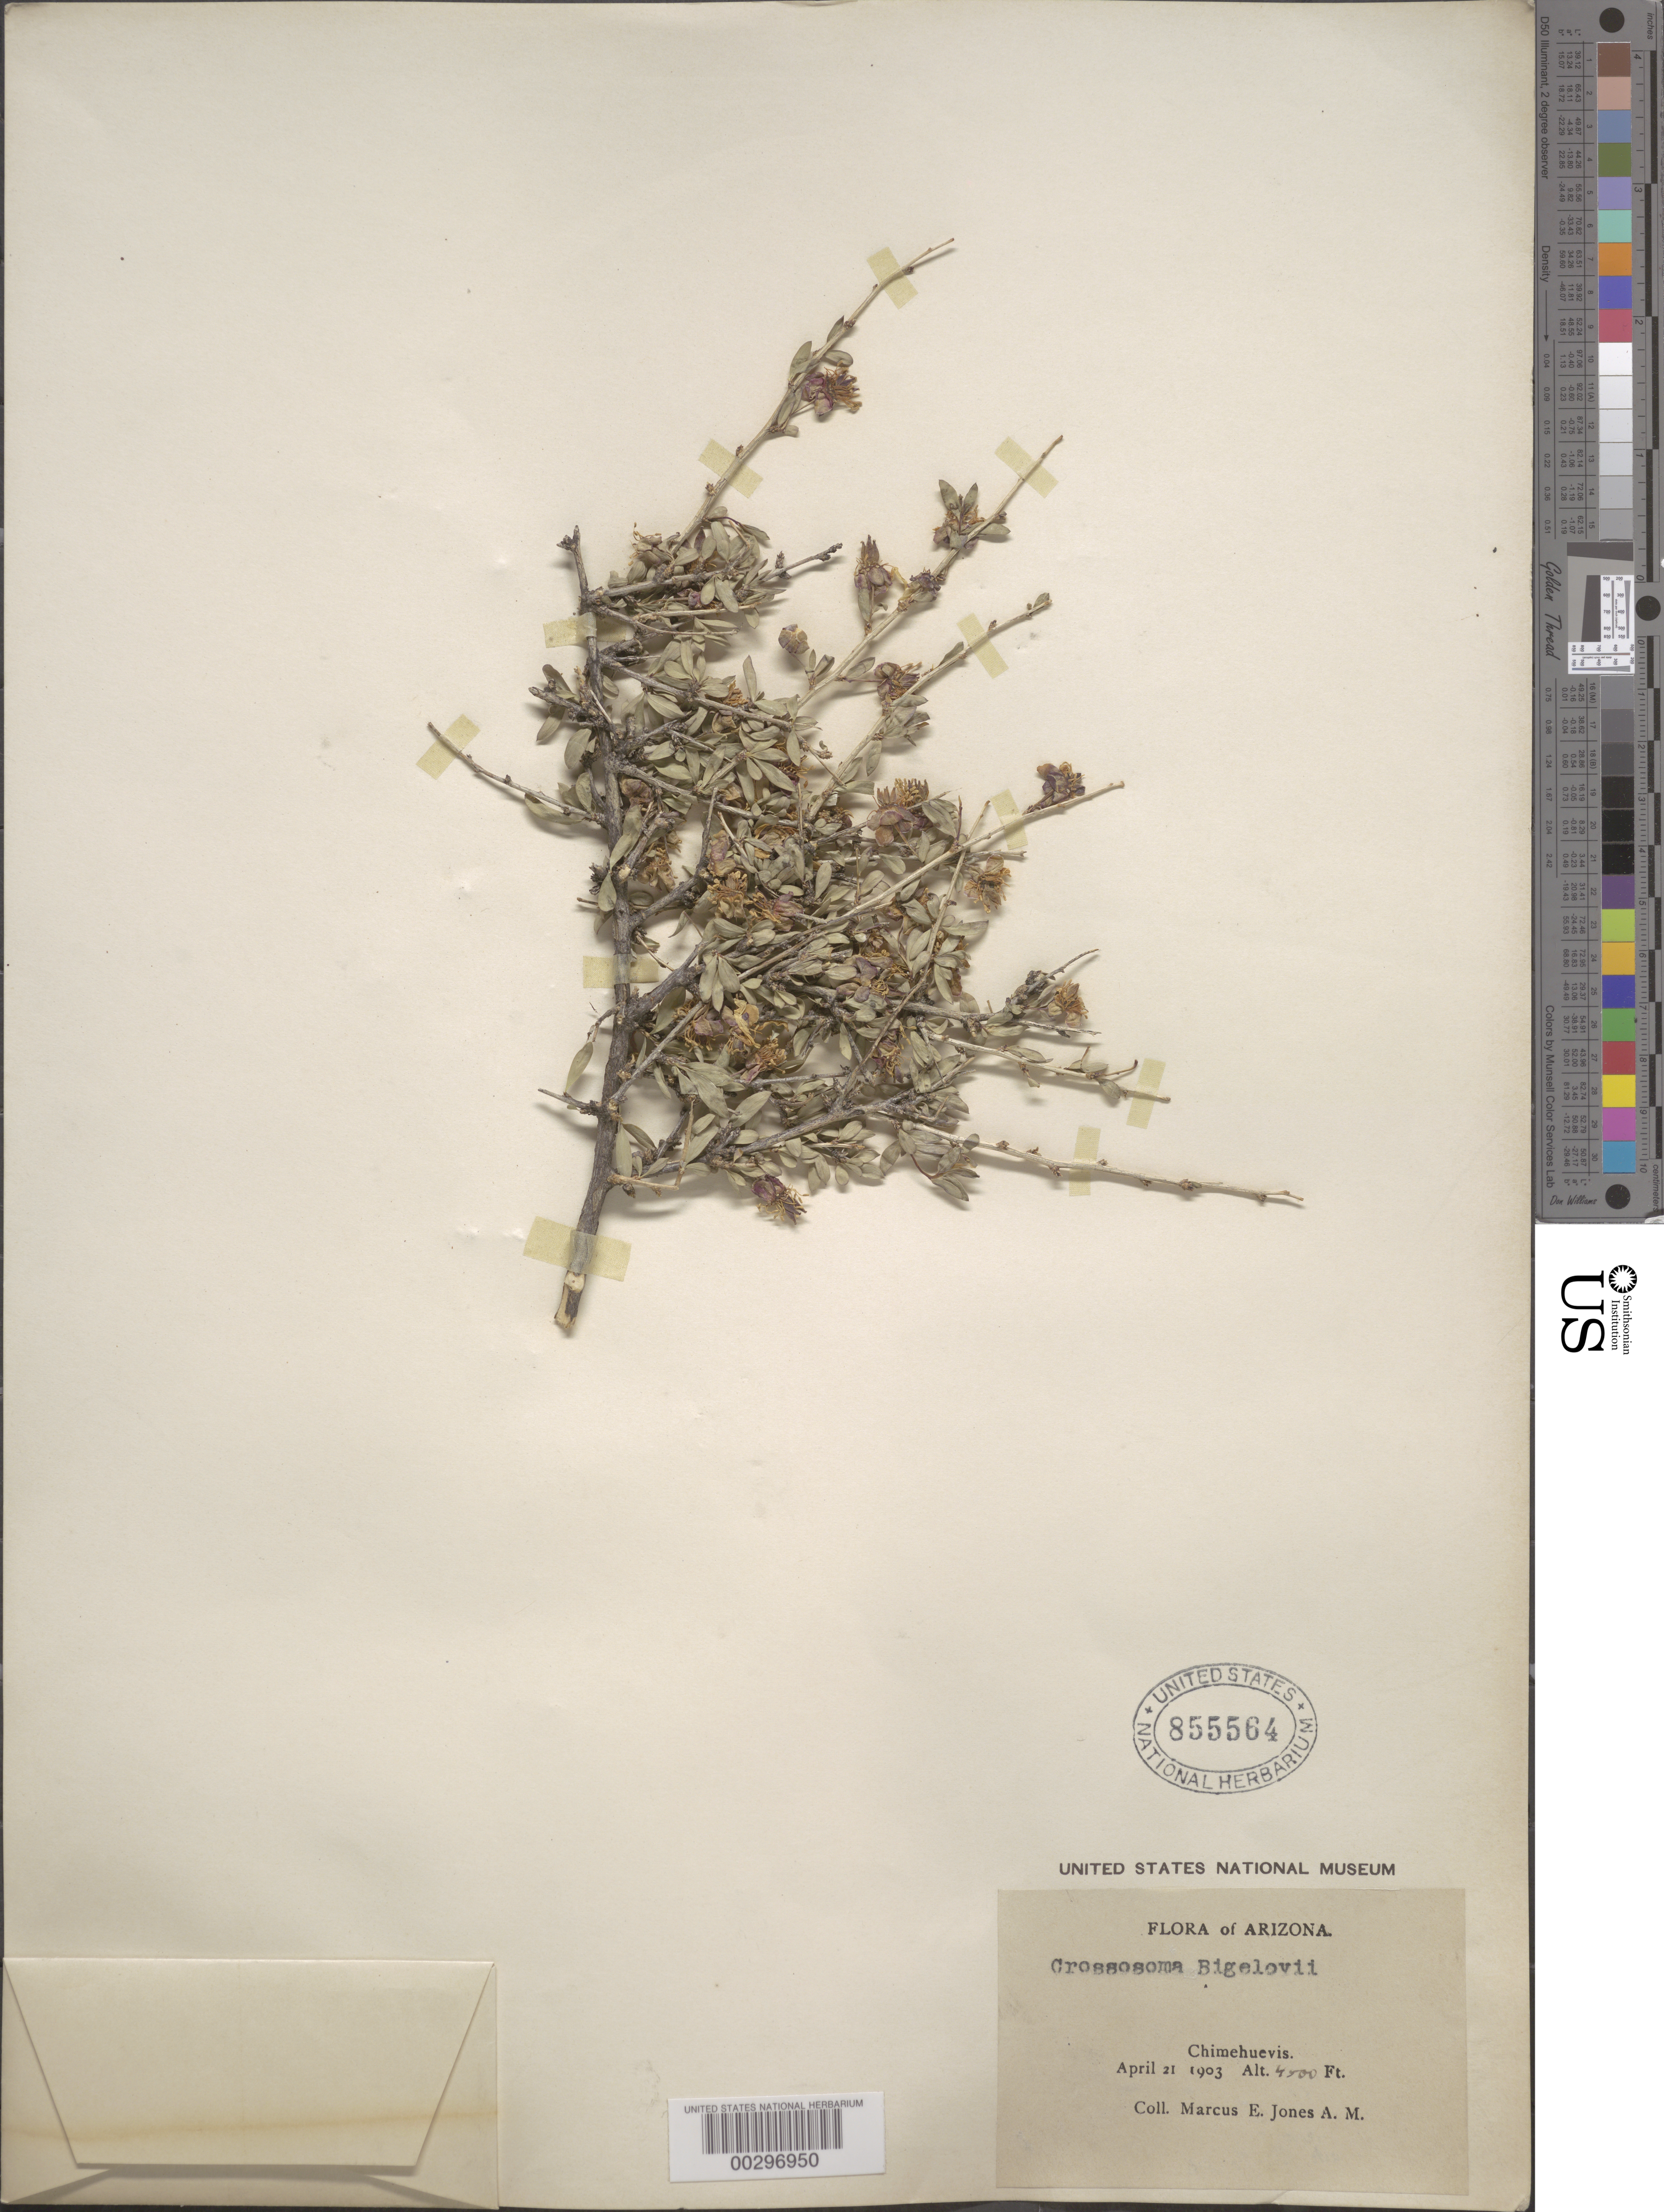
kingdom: Plantae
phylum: Tracheophyta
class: Magnoliopsida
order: Crossosomatales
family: Crossosomataceae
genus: Crossosoma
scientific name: Crossosoma bigelovii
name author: S. Watson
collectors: M. E. Jones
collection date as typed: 21 Apr 1903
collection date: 1903-04-21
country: United States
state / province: Arizona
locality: Chimehuevis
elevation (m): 1372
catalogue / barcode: US 855564